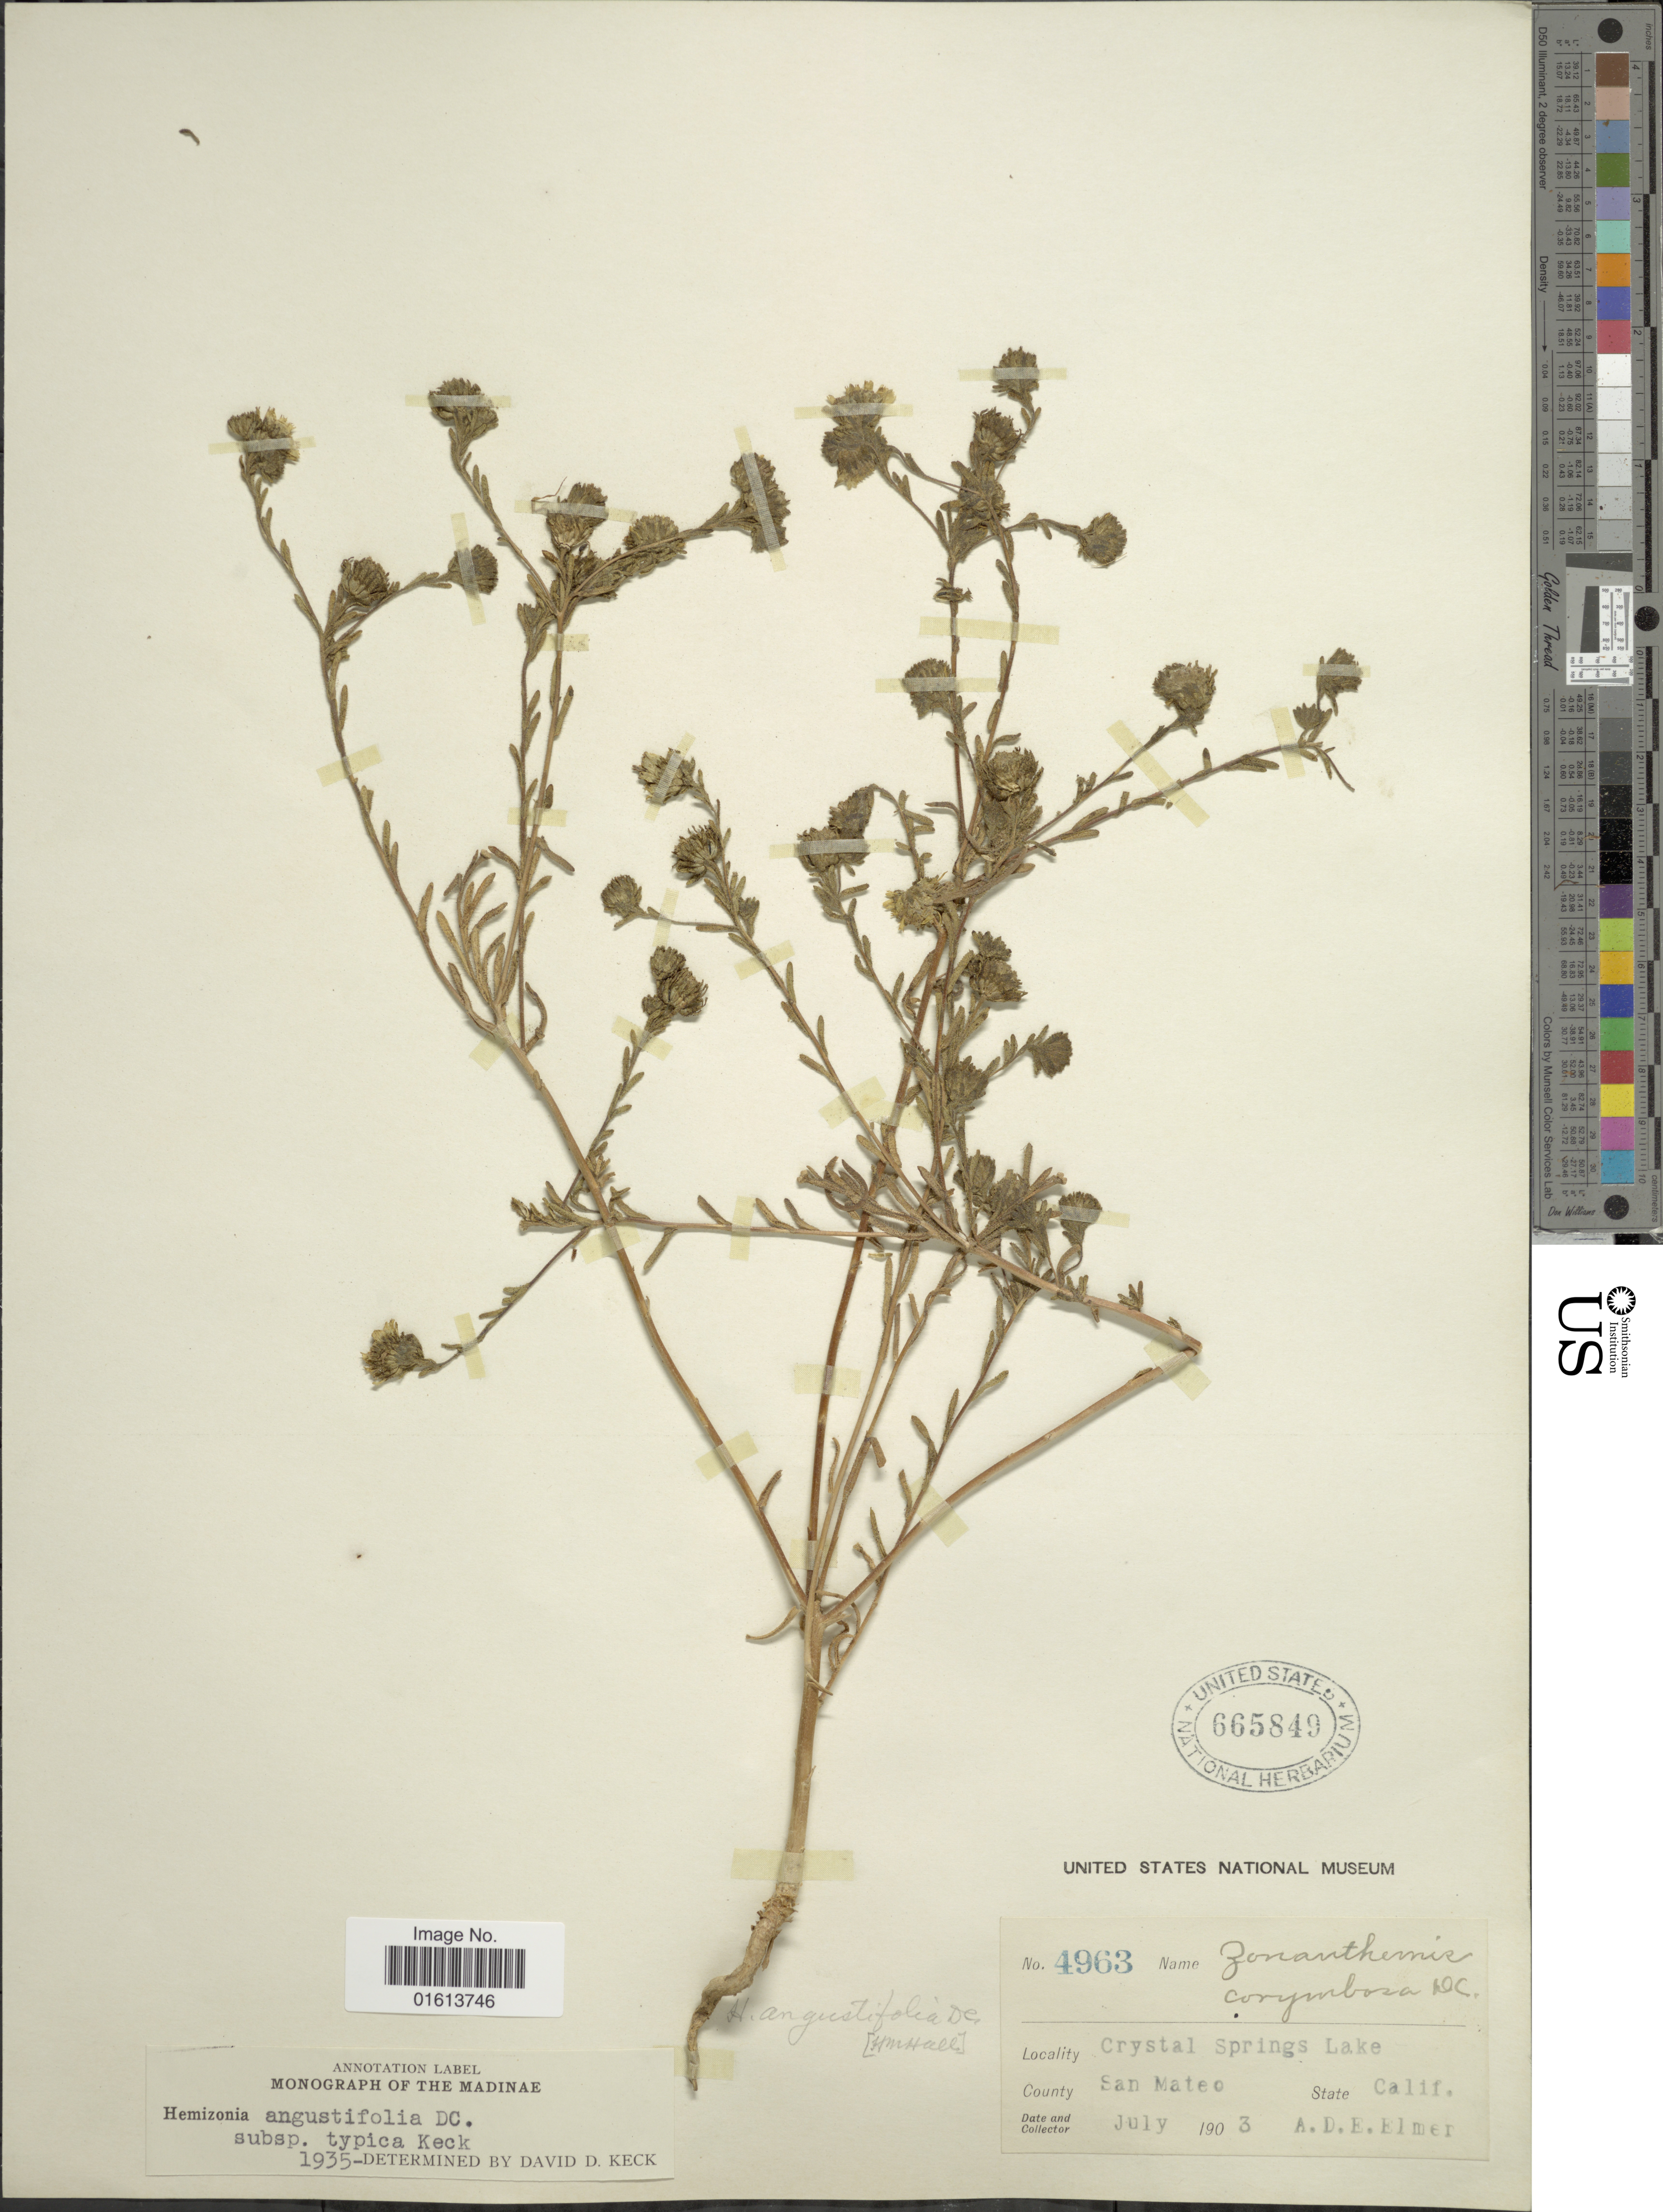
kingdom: Plantae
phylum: Tracheophyta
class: Magnoliopsida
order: Asterales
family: Asteraceae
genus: Deinandra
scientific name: Deinandra corymbosa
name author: (DC.) B.G. Baldwin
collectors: A. D. E. Elmer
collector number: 4963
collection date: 1903-07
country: United States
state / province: California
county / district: San Mateo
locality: California. Crystal Springs Lake. County San Mateo. Calif.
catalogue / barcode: US 665849